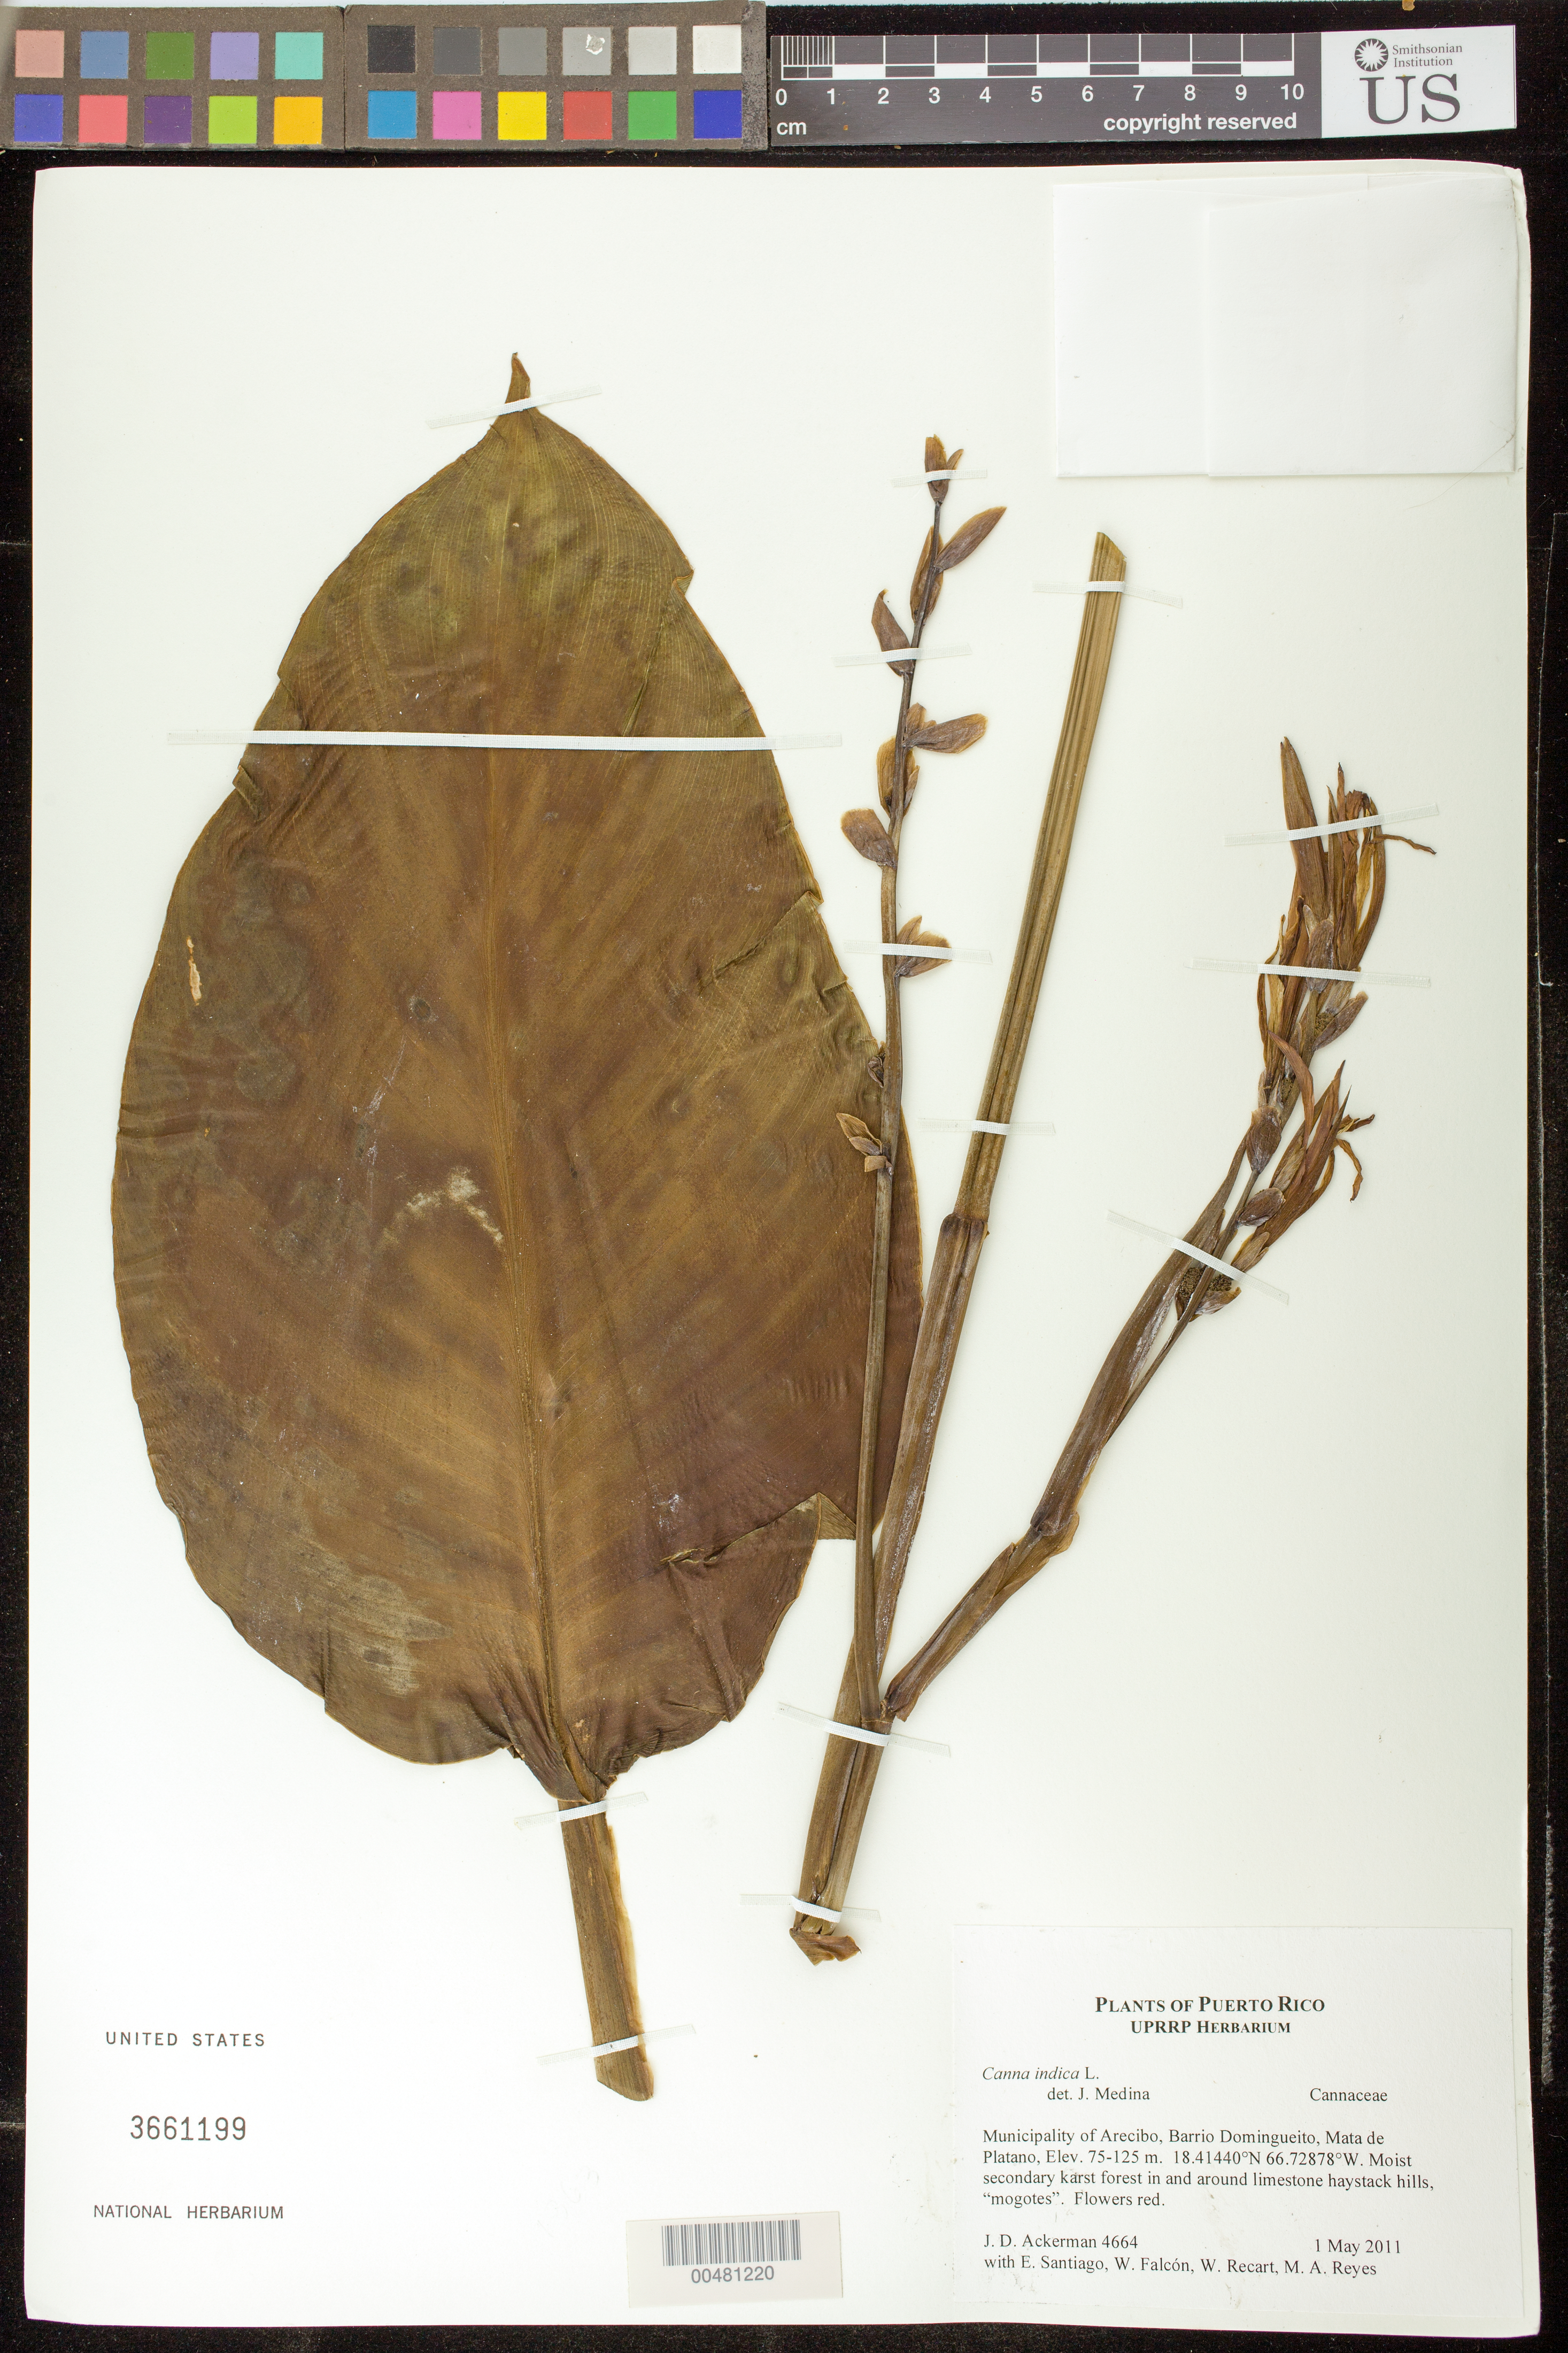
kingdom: Plantae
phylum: Tracheophyta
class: Liliopsida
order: Zingiberales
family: Cannaceae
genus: Canna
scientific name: Canna indica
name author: L.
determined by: Medina, Jesus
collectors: J. D. Ackerman, E. Santiago, W. Falcón, W. Recart & M. Reyes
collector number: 4664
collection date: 2011-05-01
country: Puerto Rico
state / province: Arecibo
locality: Barrio Domingueito, Mata de Platano.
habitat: Moist secondary karst forest in and around limestone haystack hills, "mogotes". Roadside.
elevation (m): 75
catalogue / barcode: US 3661199